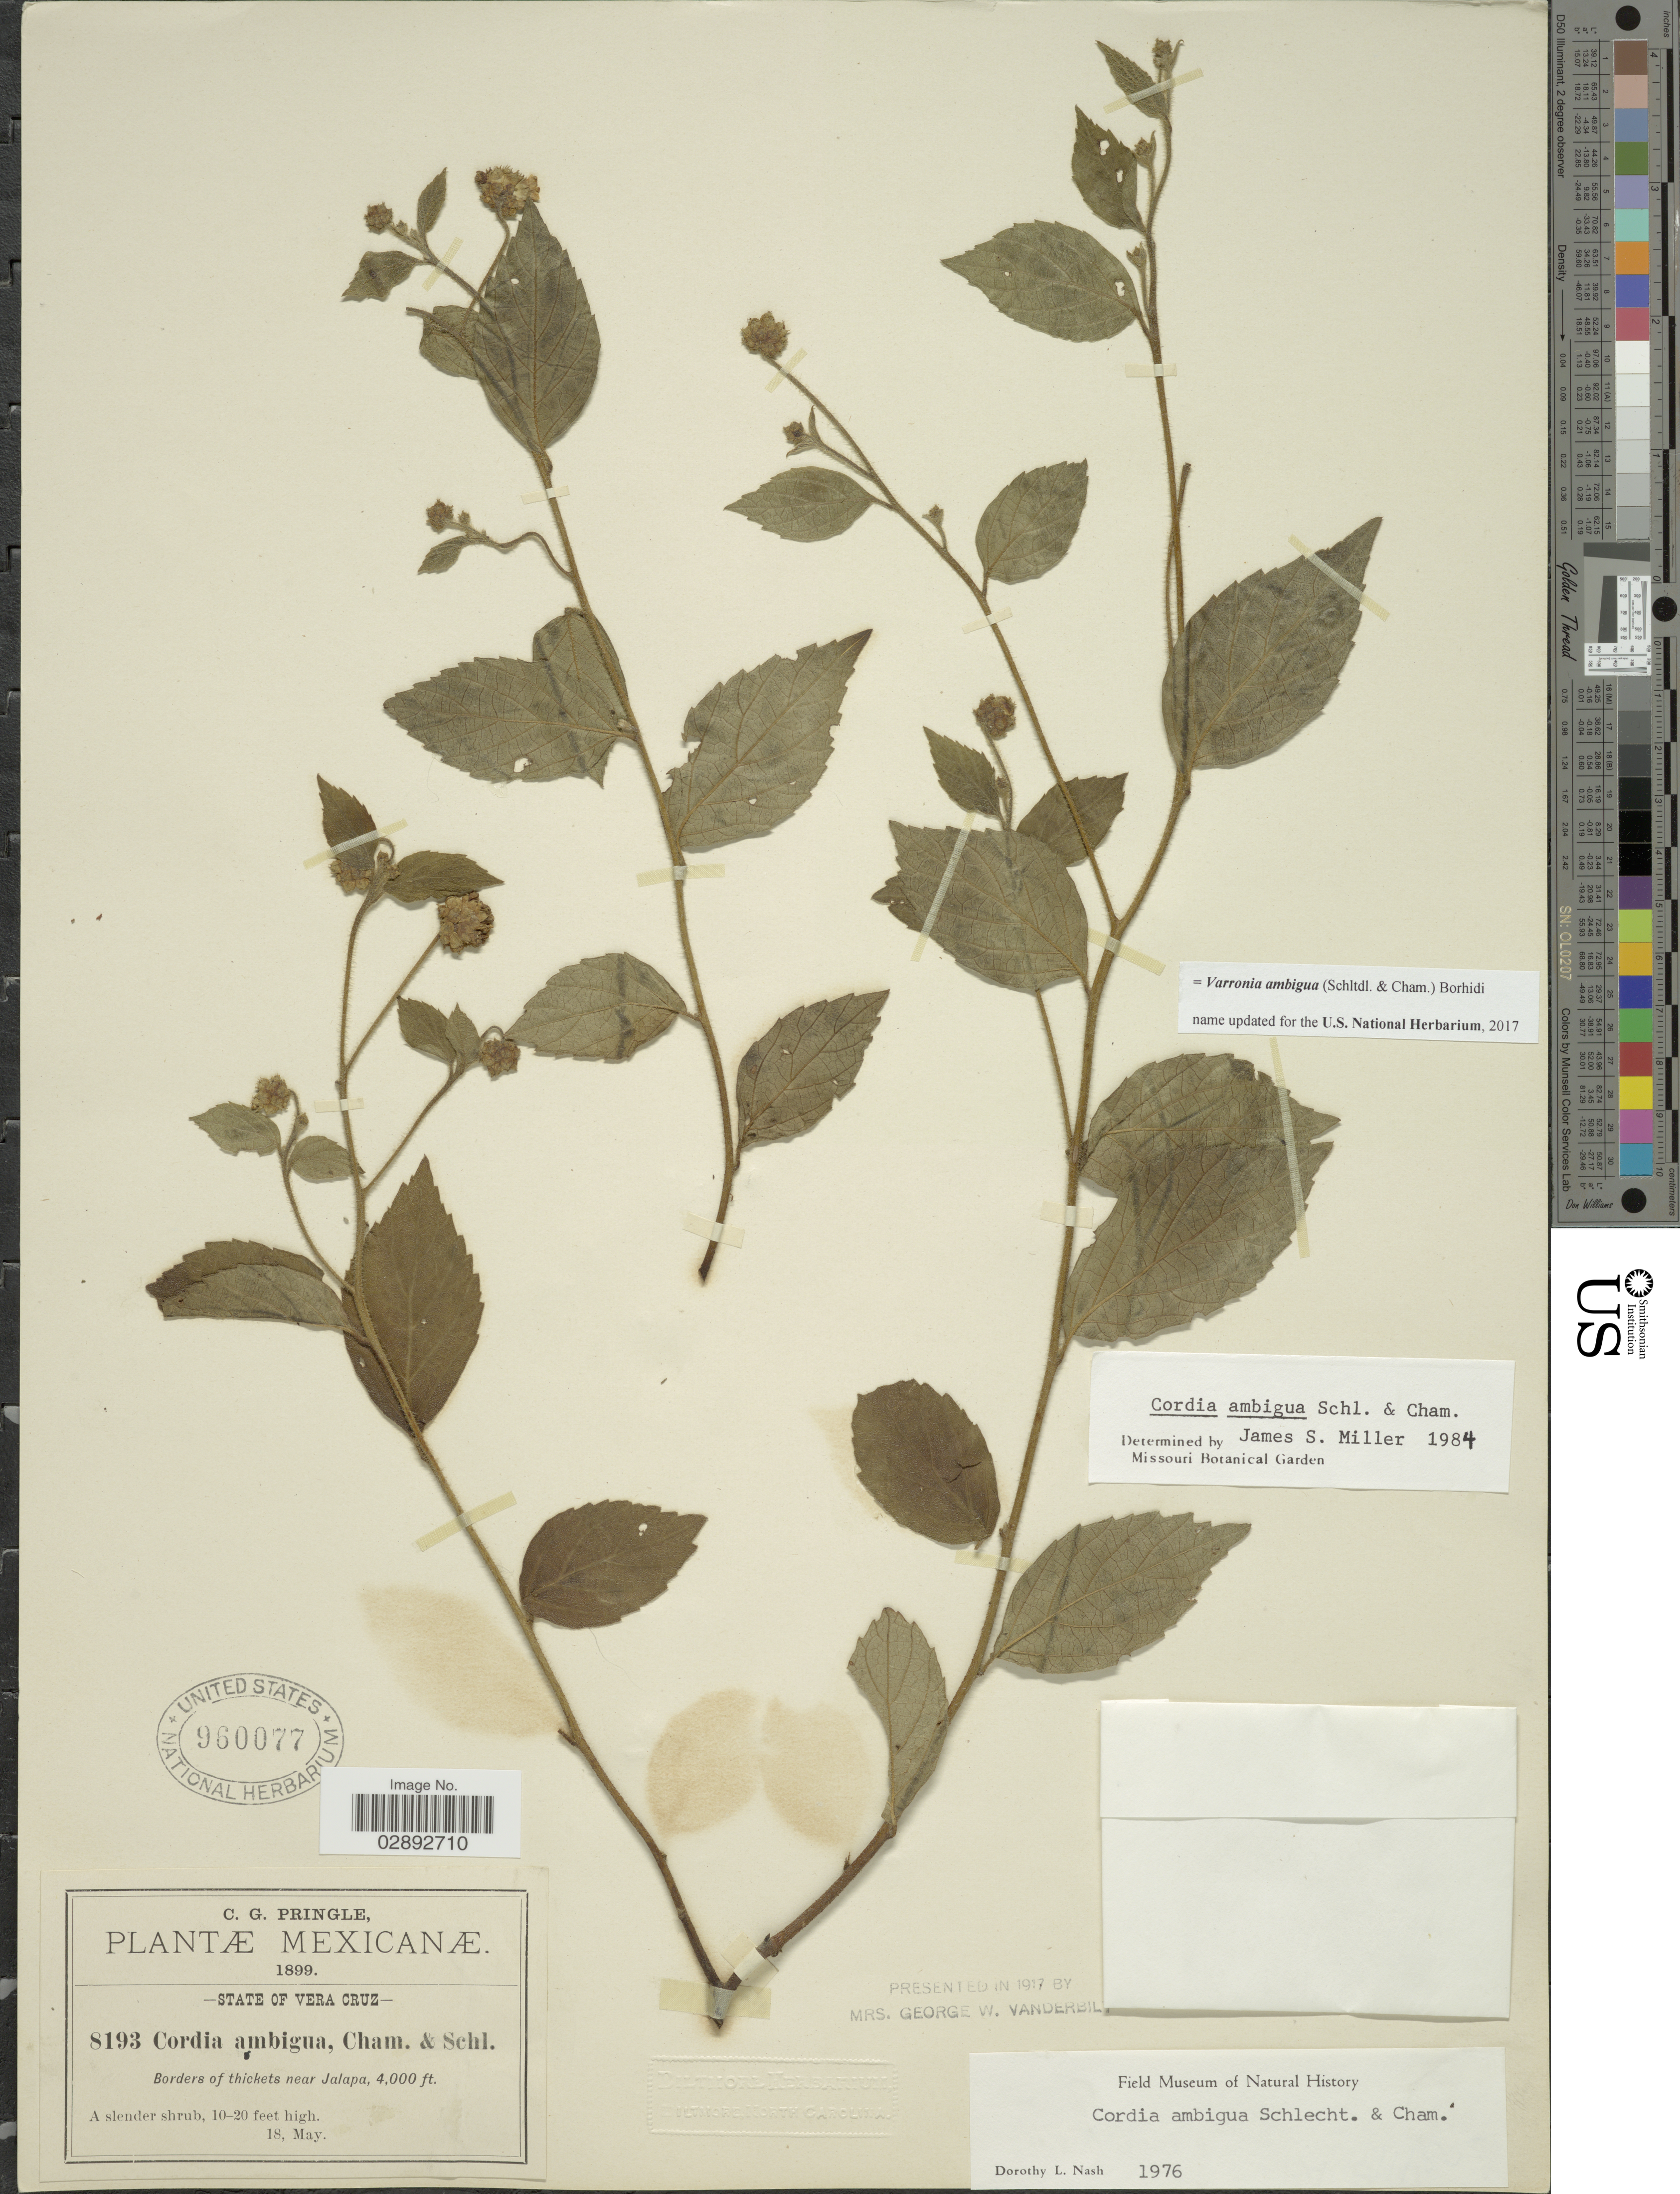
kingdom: Plantae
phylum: Tracheophyta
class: Magnoliopsida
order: Boraginales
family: Cordiaceae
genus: Varronia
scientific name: Varronia ambigua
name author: (Schltdl. & Cham.) Borhidi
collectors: C. G. Pringle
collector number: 8193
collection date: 1899-05-18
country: Mexico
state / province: Veracruz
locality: State of Vera Cruz. Borders of thickets near Jalapa.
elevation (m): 1219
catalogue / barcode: US 960077